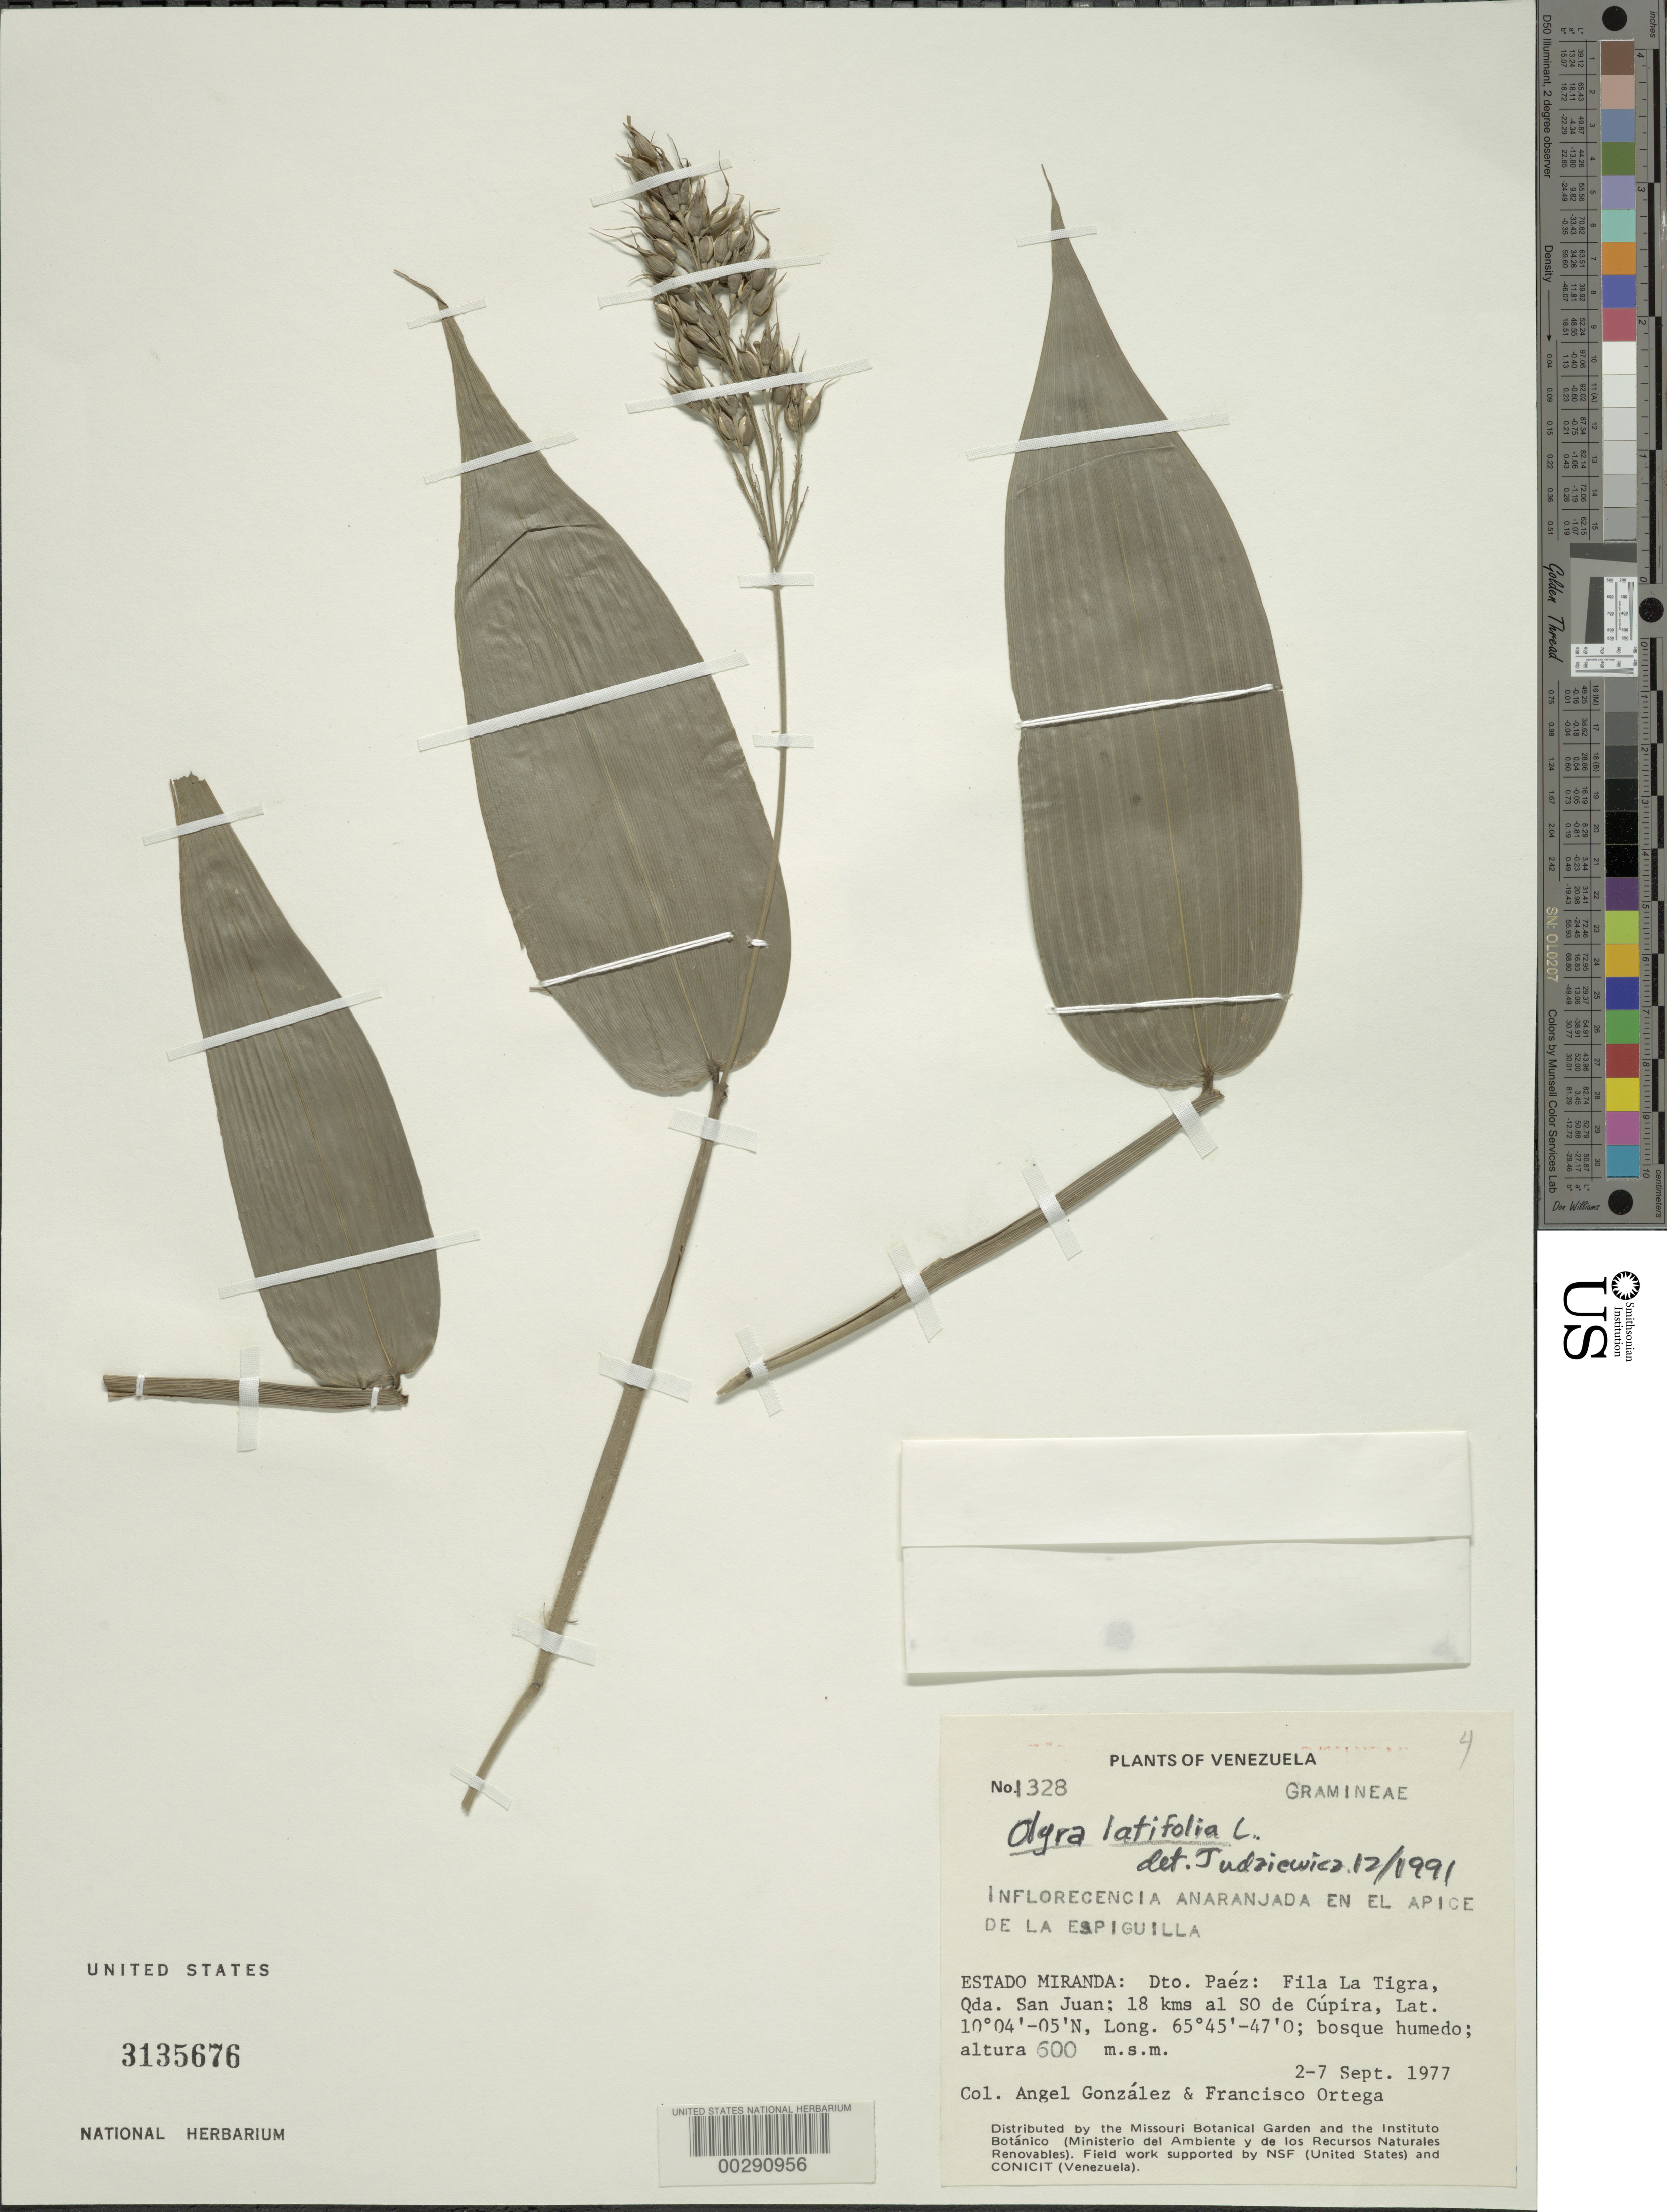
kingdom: Plantae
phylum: Tracheophyta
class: Liliopsida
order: Poales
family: Poaceae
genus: Olyra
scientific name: Olyra latifolia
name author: L.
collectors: A. C. González & F. J. Ortega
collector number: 1328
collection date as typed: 02 Sep 1977 to 07 Sep 1977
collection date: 1977-09-02/1977-09-07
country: Venezuela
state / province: Miranda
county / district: Páez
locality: Fila la tigra, qda. san juan: 18 km s of cupira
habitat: Wet forest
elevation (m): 600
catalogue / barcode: US 3135676